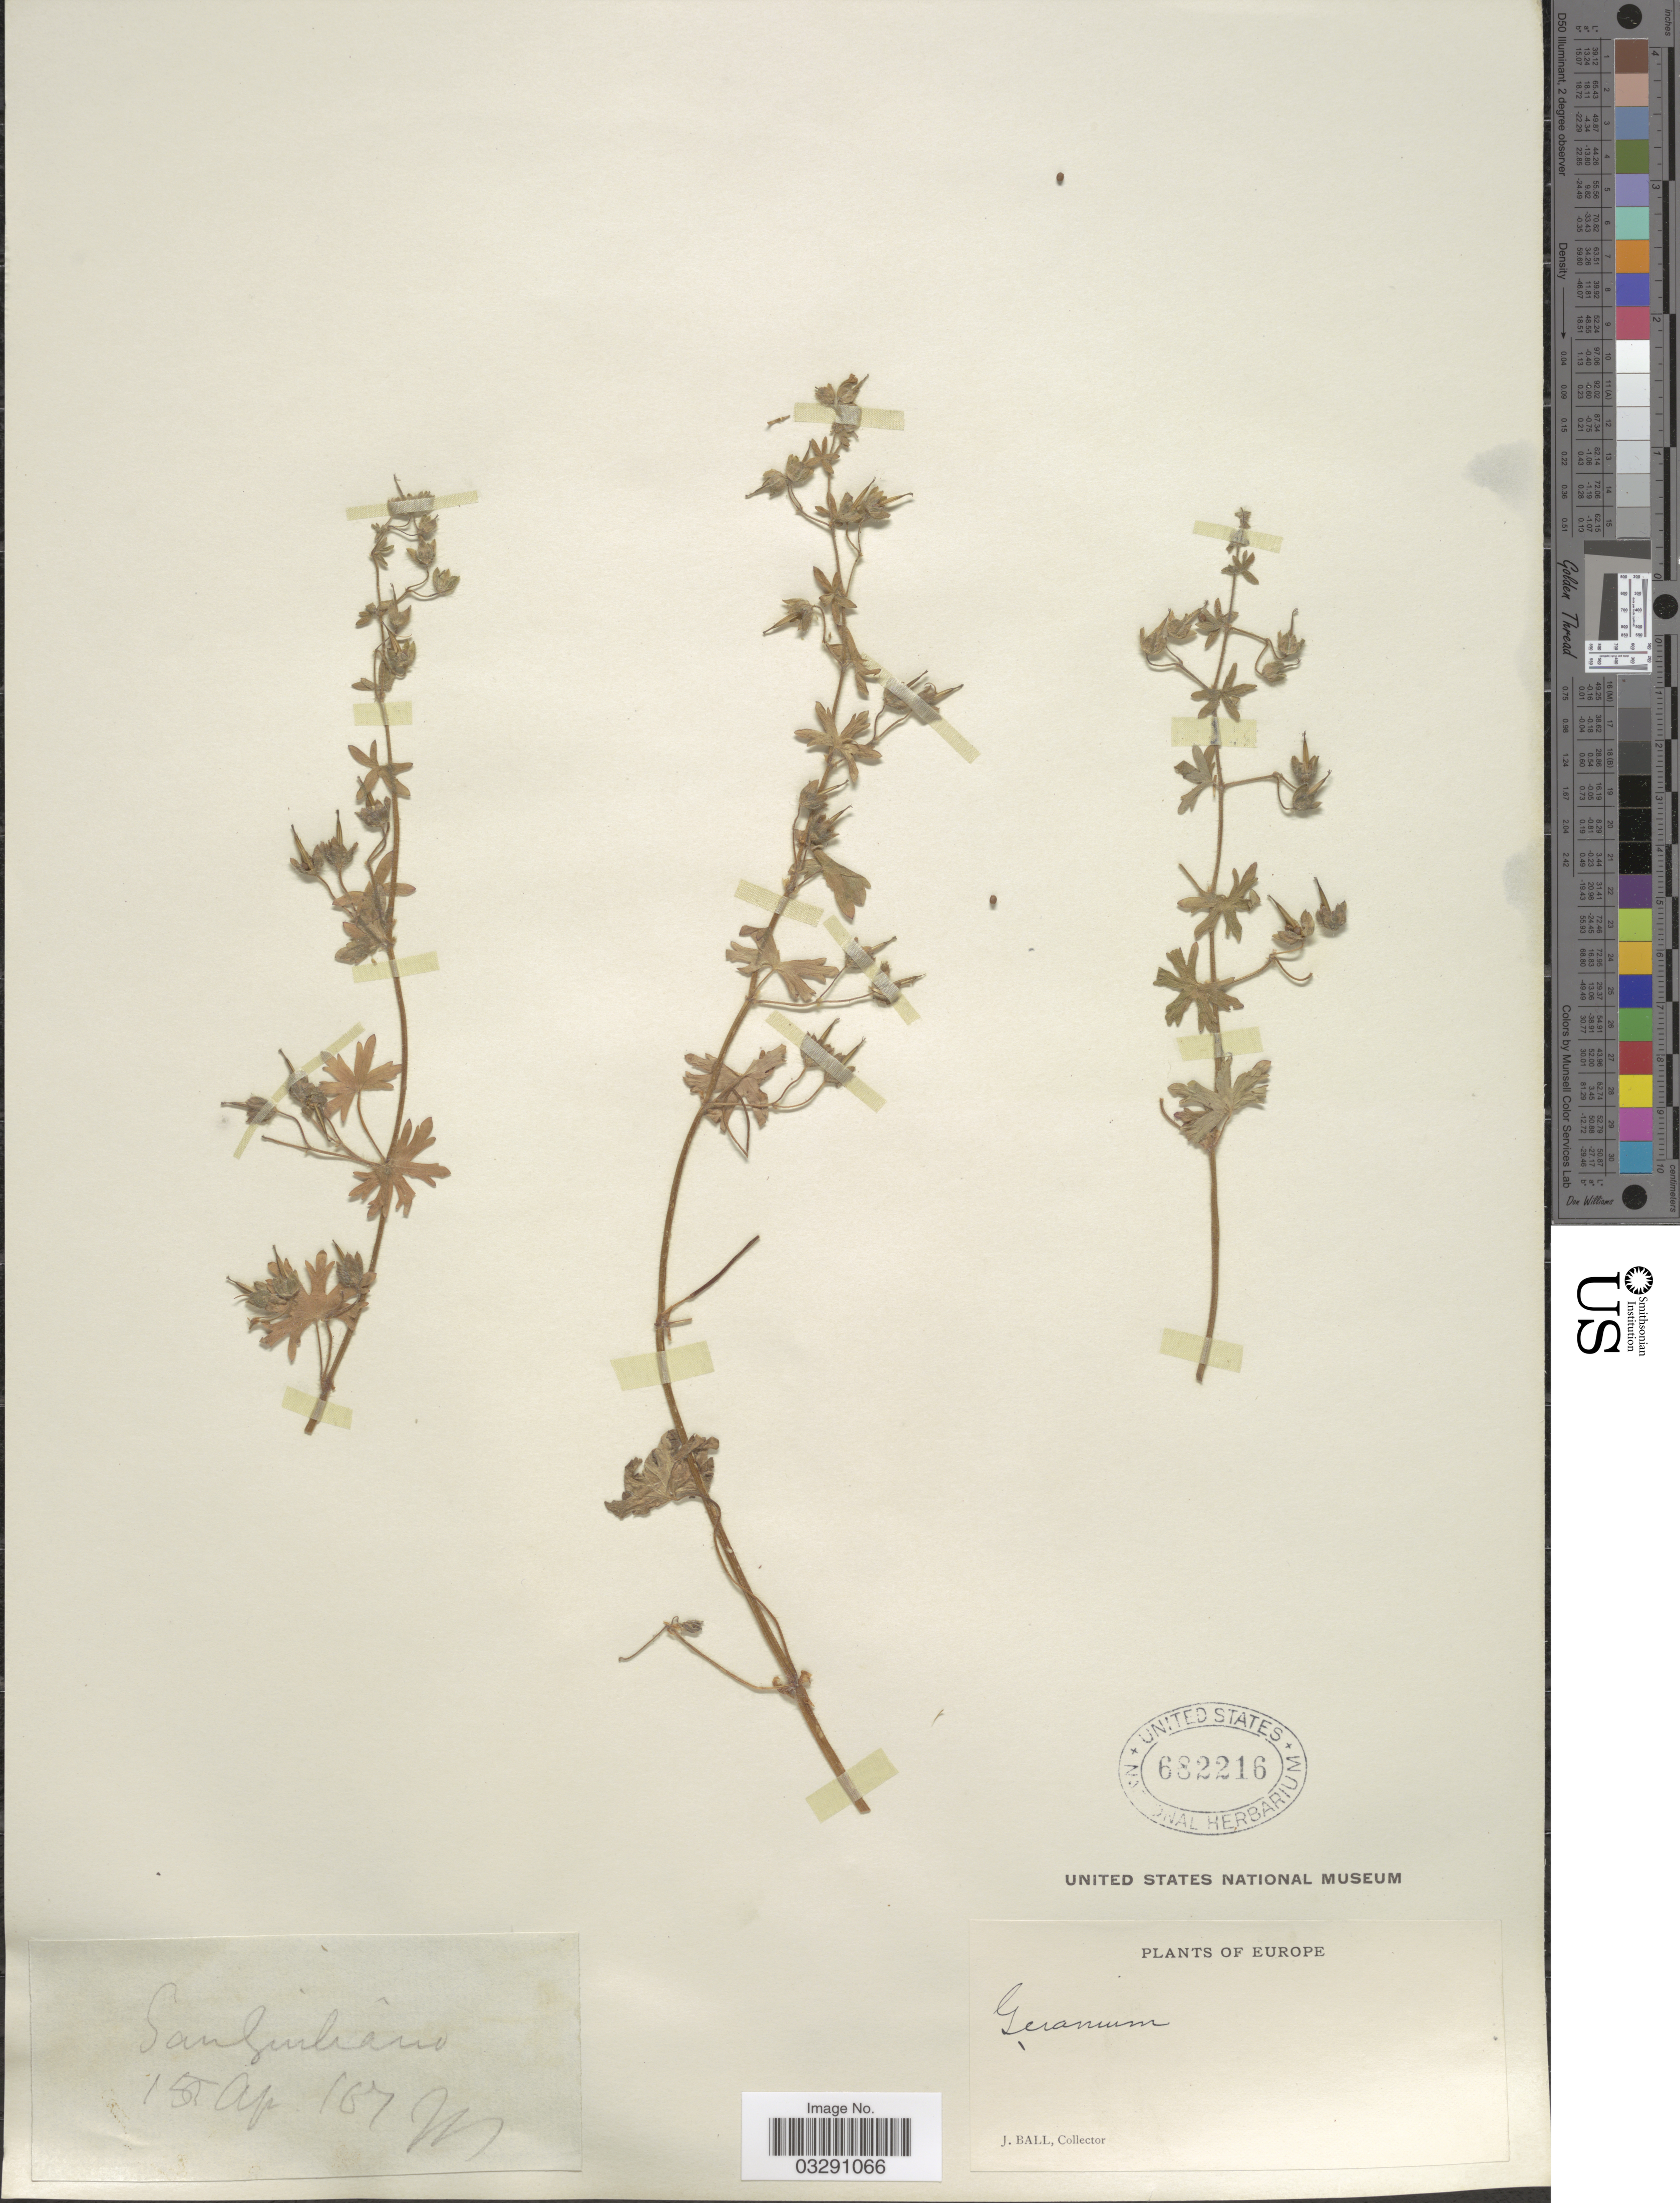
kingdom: Plantae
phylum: Tracheophyta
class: Magnoliopsida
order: Geraniales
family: Geraniaceae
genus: Geranium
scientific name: Geranium sp.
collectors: J. Ball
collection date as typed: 15 Ap 187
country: Italy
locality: Europe. San Giuliano.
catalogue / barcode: US 682216